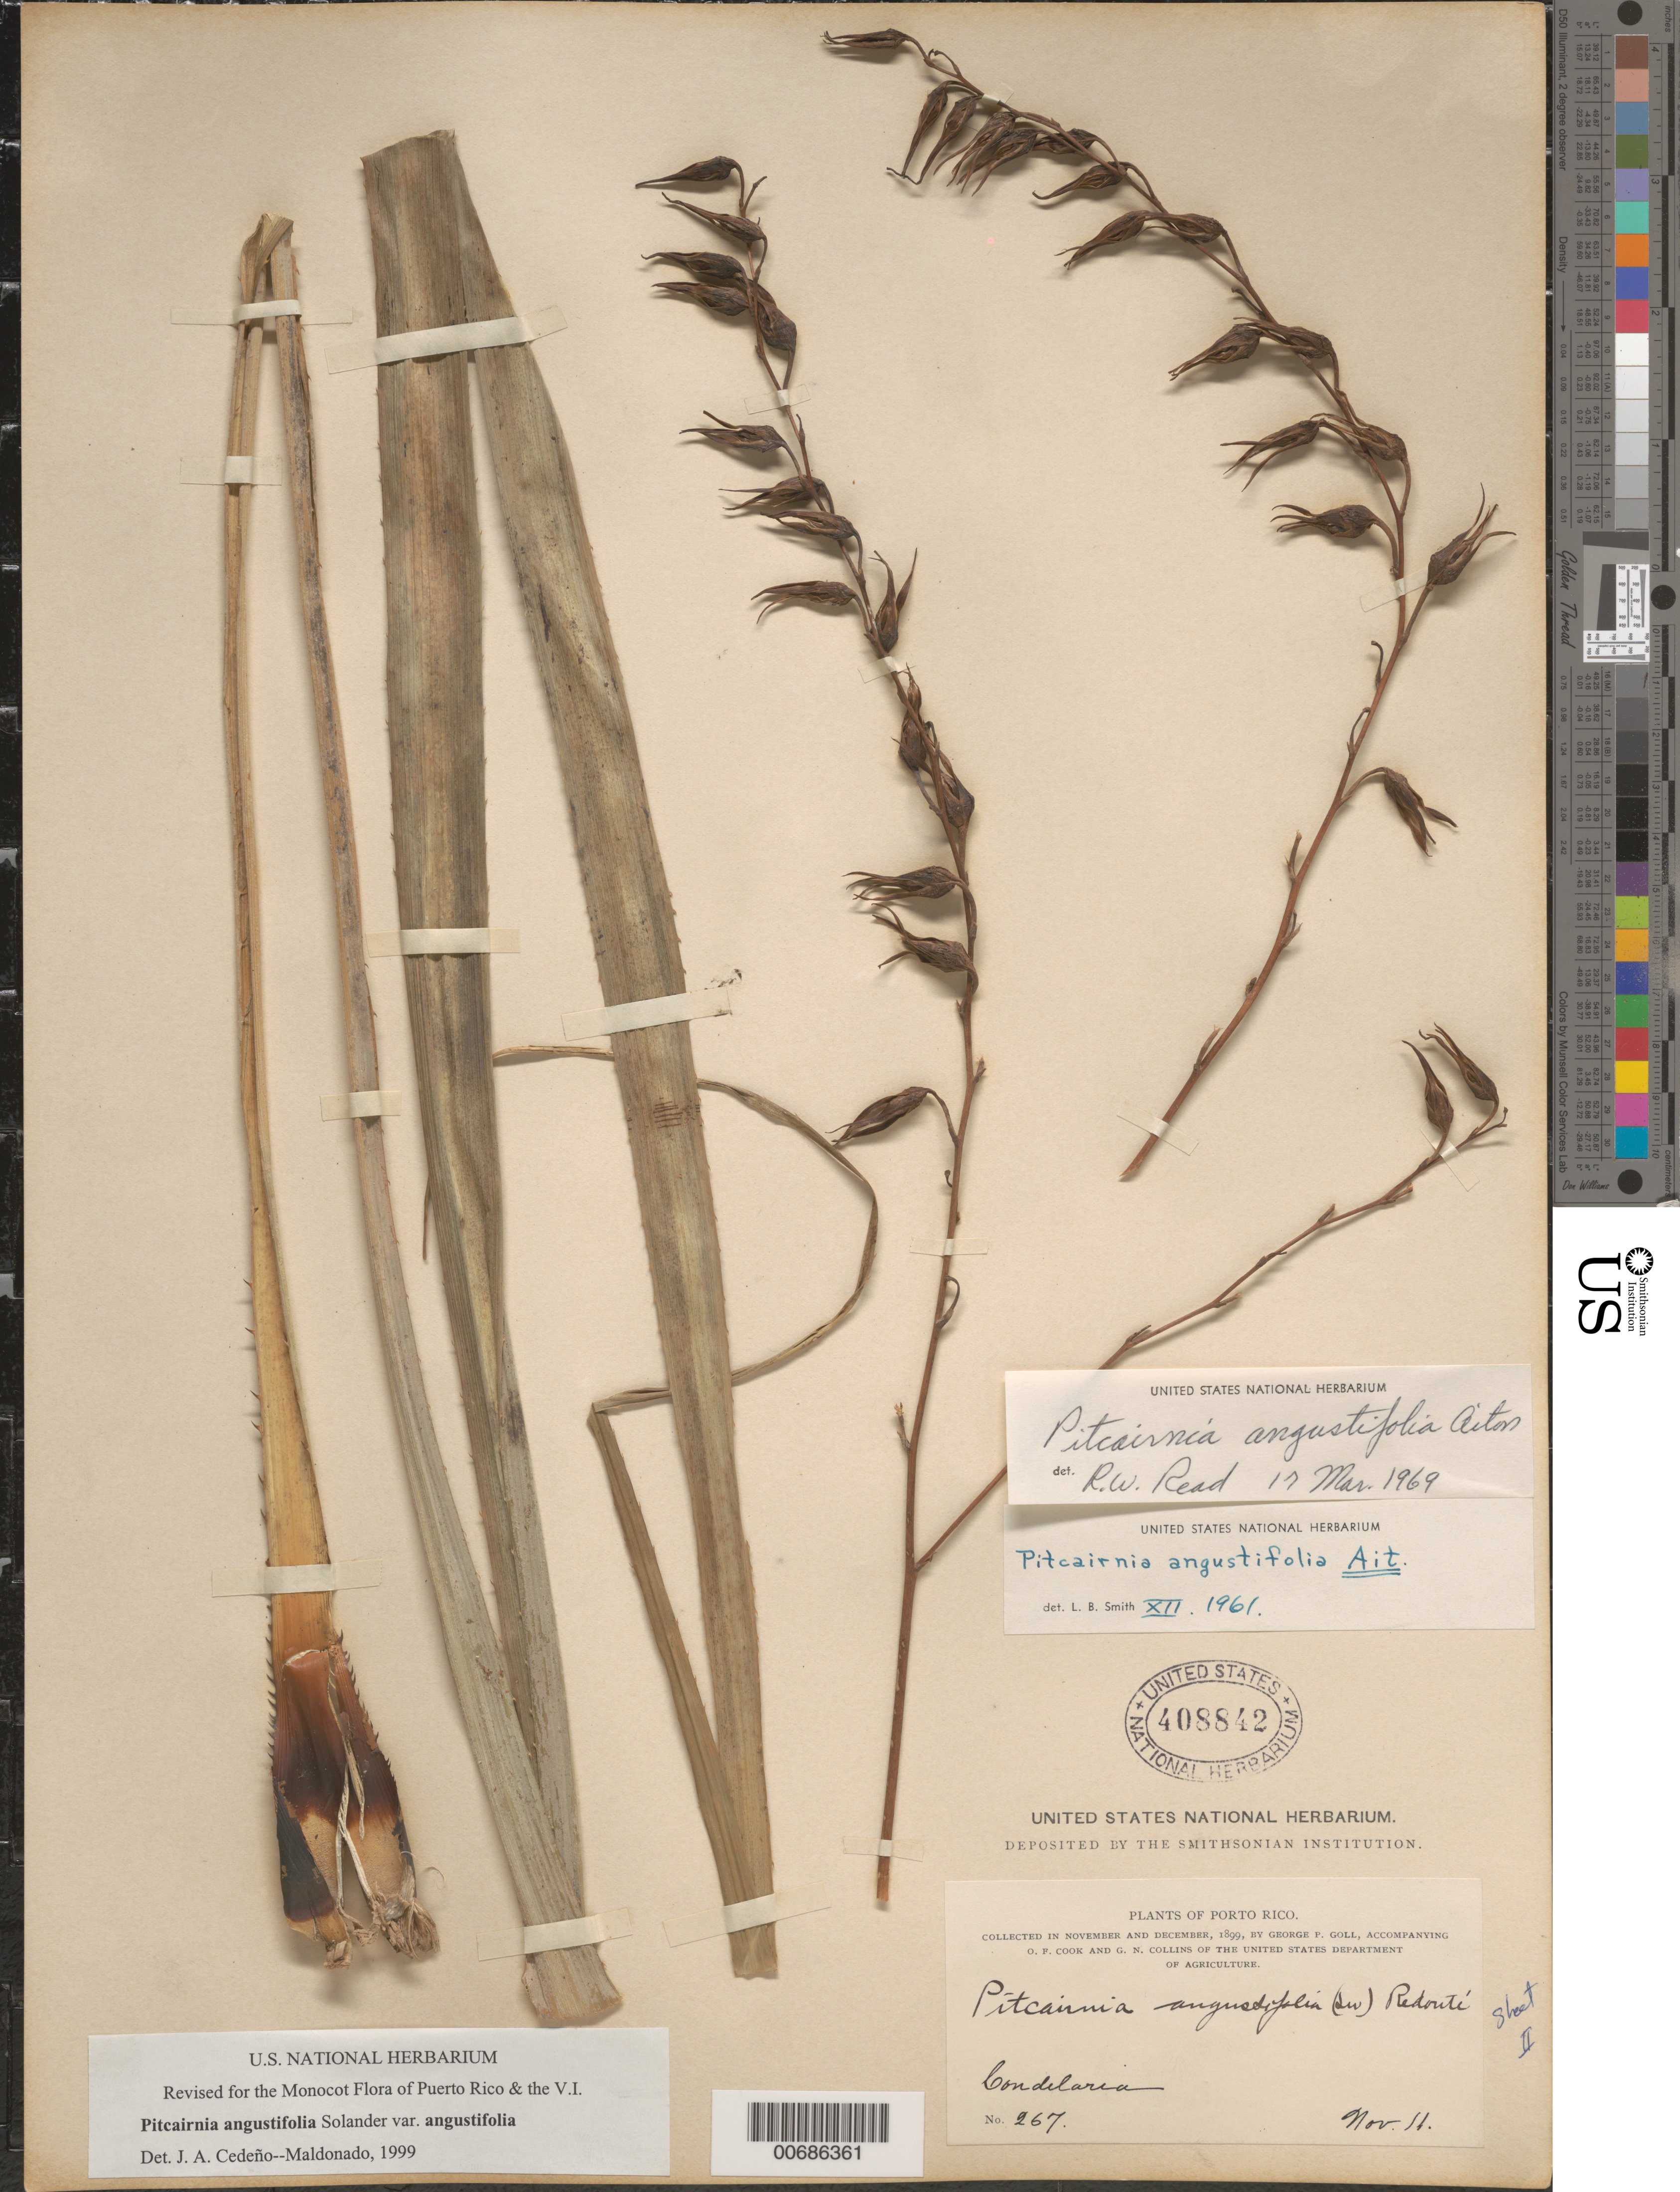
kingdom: Plantae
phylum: Tracheophyta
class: Liliopsida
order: Poales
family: Bromeliaceae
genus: Pitcairnia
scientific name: Pitcairnia angustifolia var. angustifolia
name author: Sol. ex Aiton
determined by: Cedeño-Maldonado, J. A.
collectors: G. Goll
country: Puerto Rico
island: Greater Antilles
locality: Sierra de Naguabo ad Rio Blanco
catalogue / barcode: US 408842